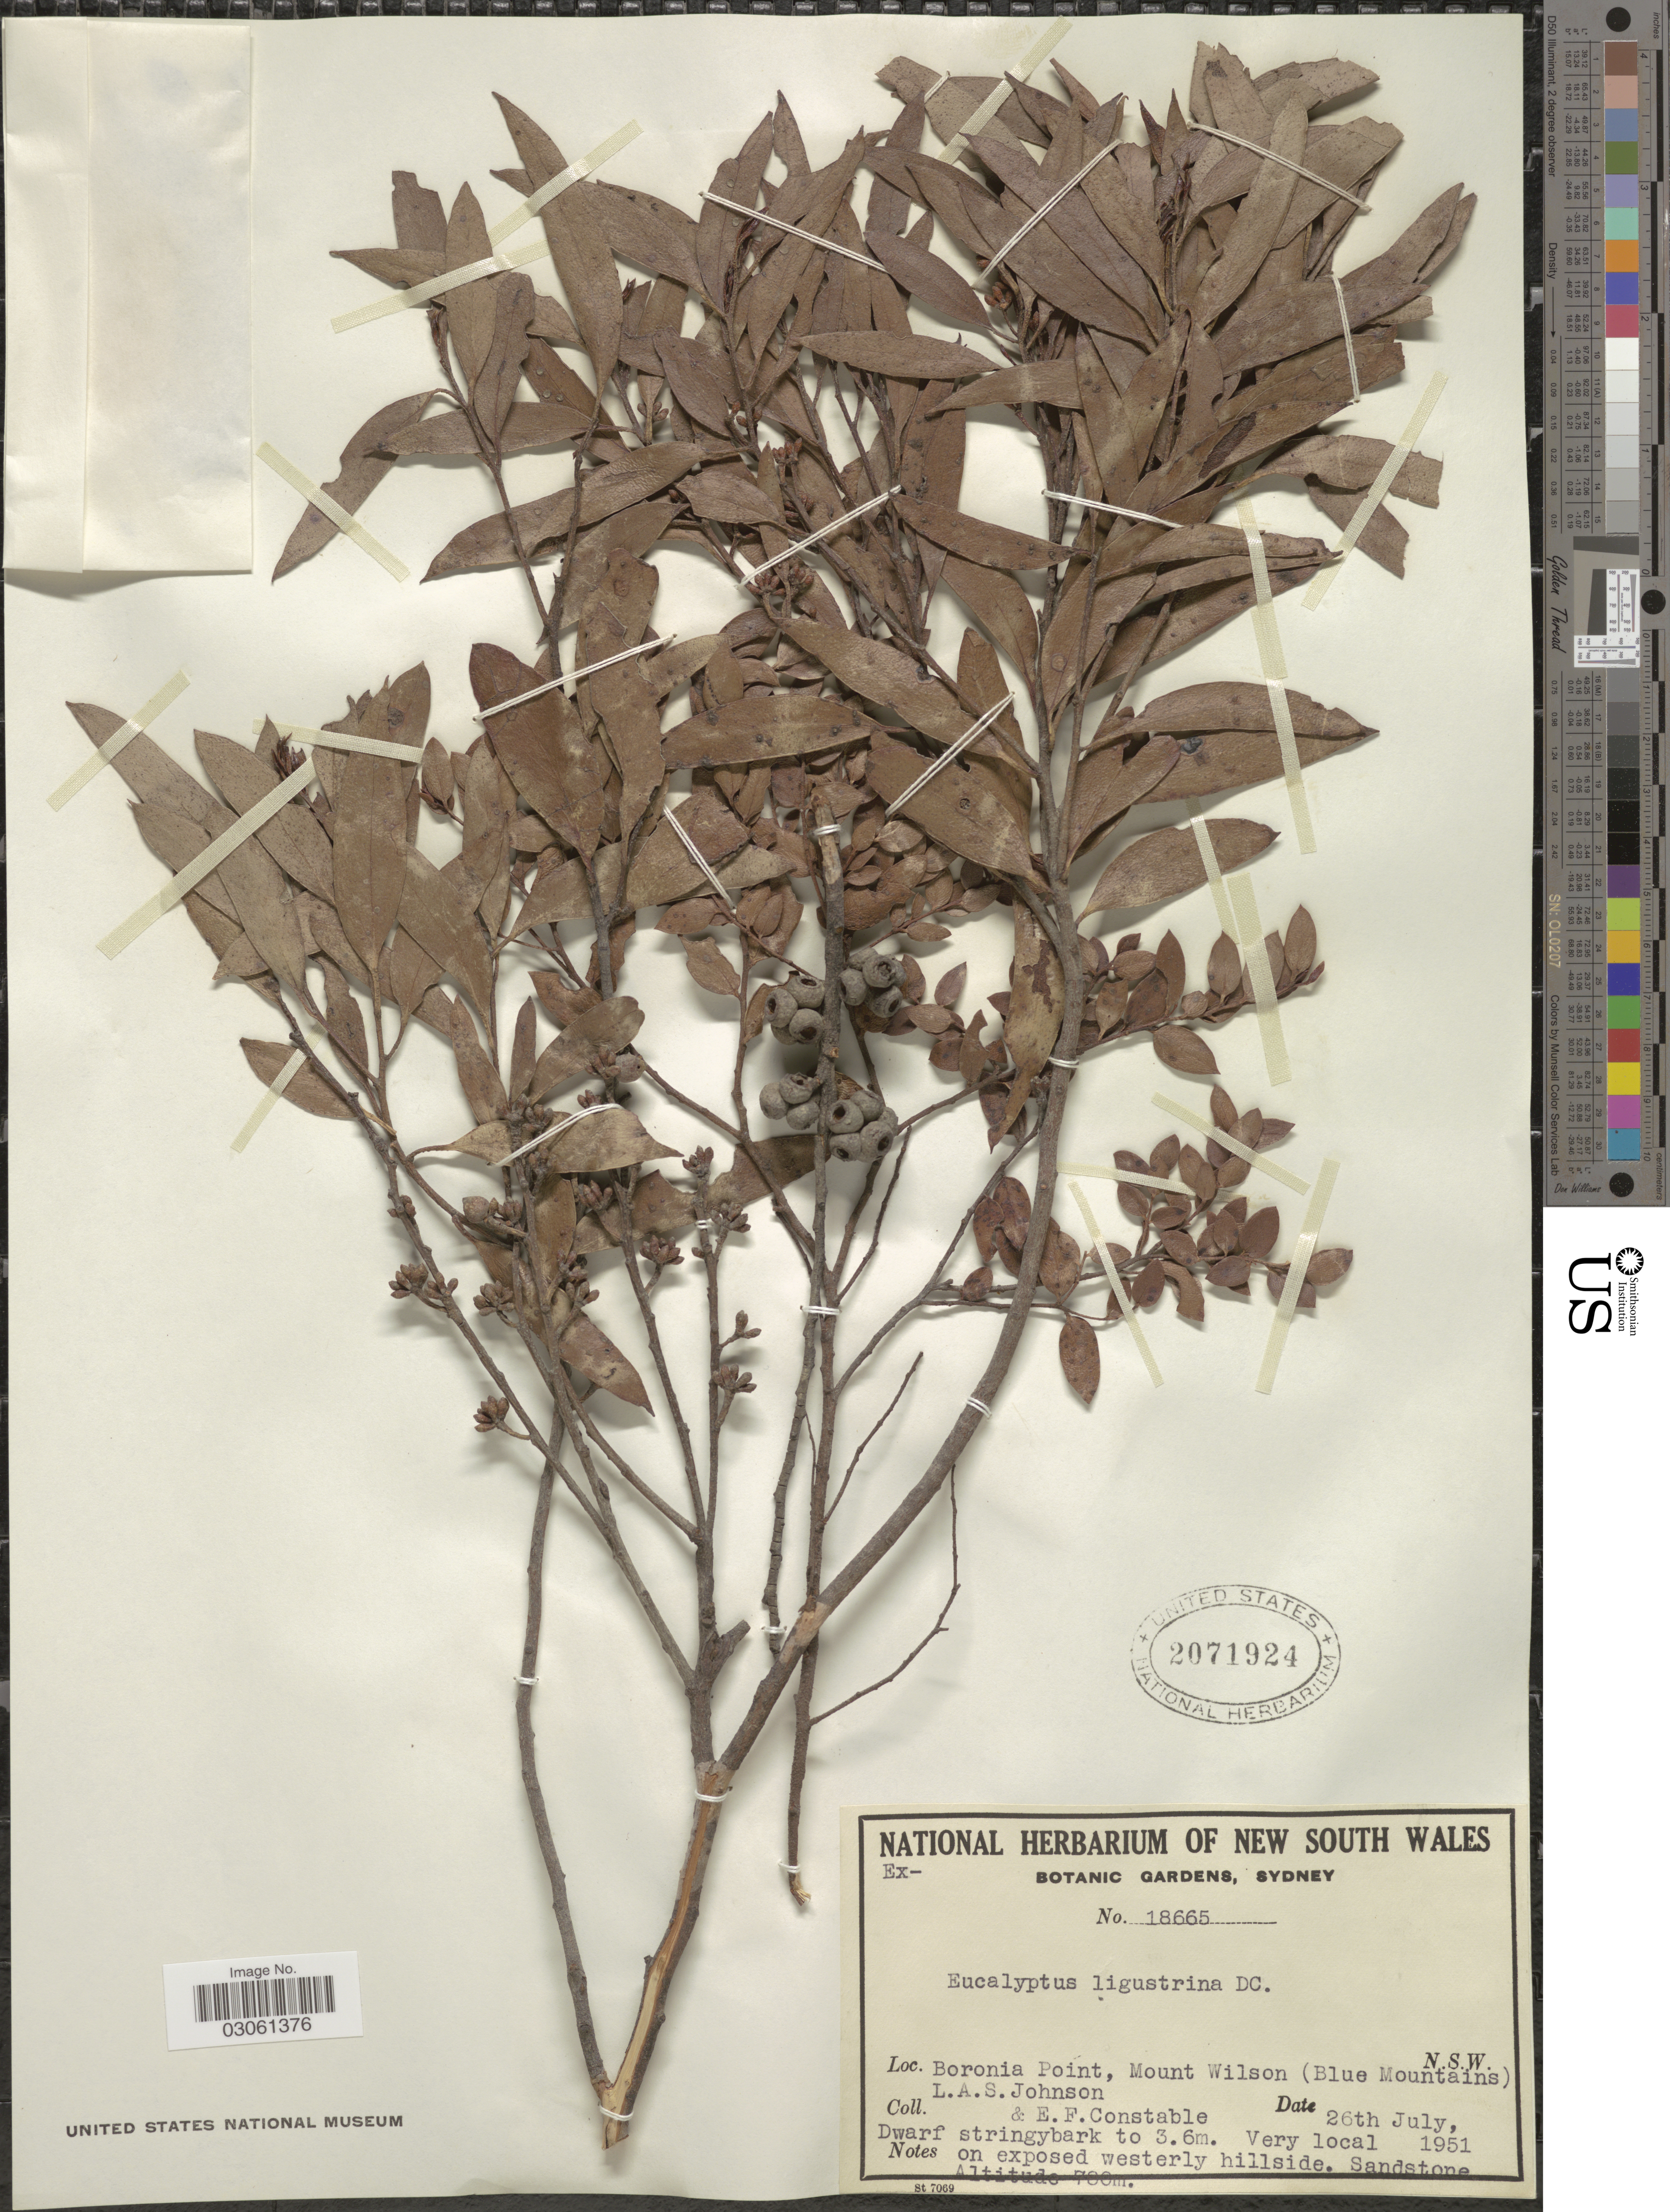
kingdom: Plantae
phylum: Tracheophyta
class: Magnoliopsida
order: Myrtales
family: Myrtaceae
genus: Eucalyptus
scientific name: Eucalyptus ligustrina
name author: DC.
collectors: L. A. S. Johnson & E. F. Constable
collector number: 18665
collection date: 1951-07-26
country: Australia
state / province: New South Wales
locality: Boronia Point, Mount Wilson (Blue Mountains). N.S.W.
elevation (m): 700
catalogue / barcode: US 2071924